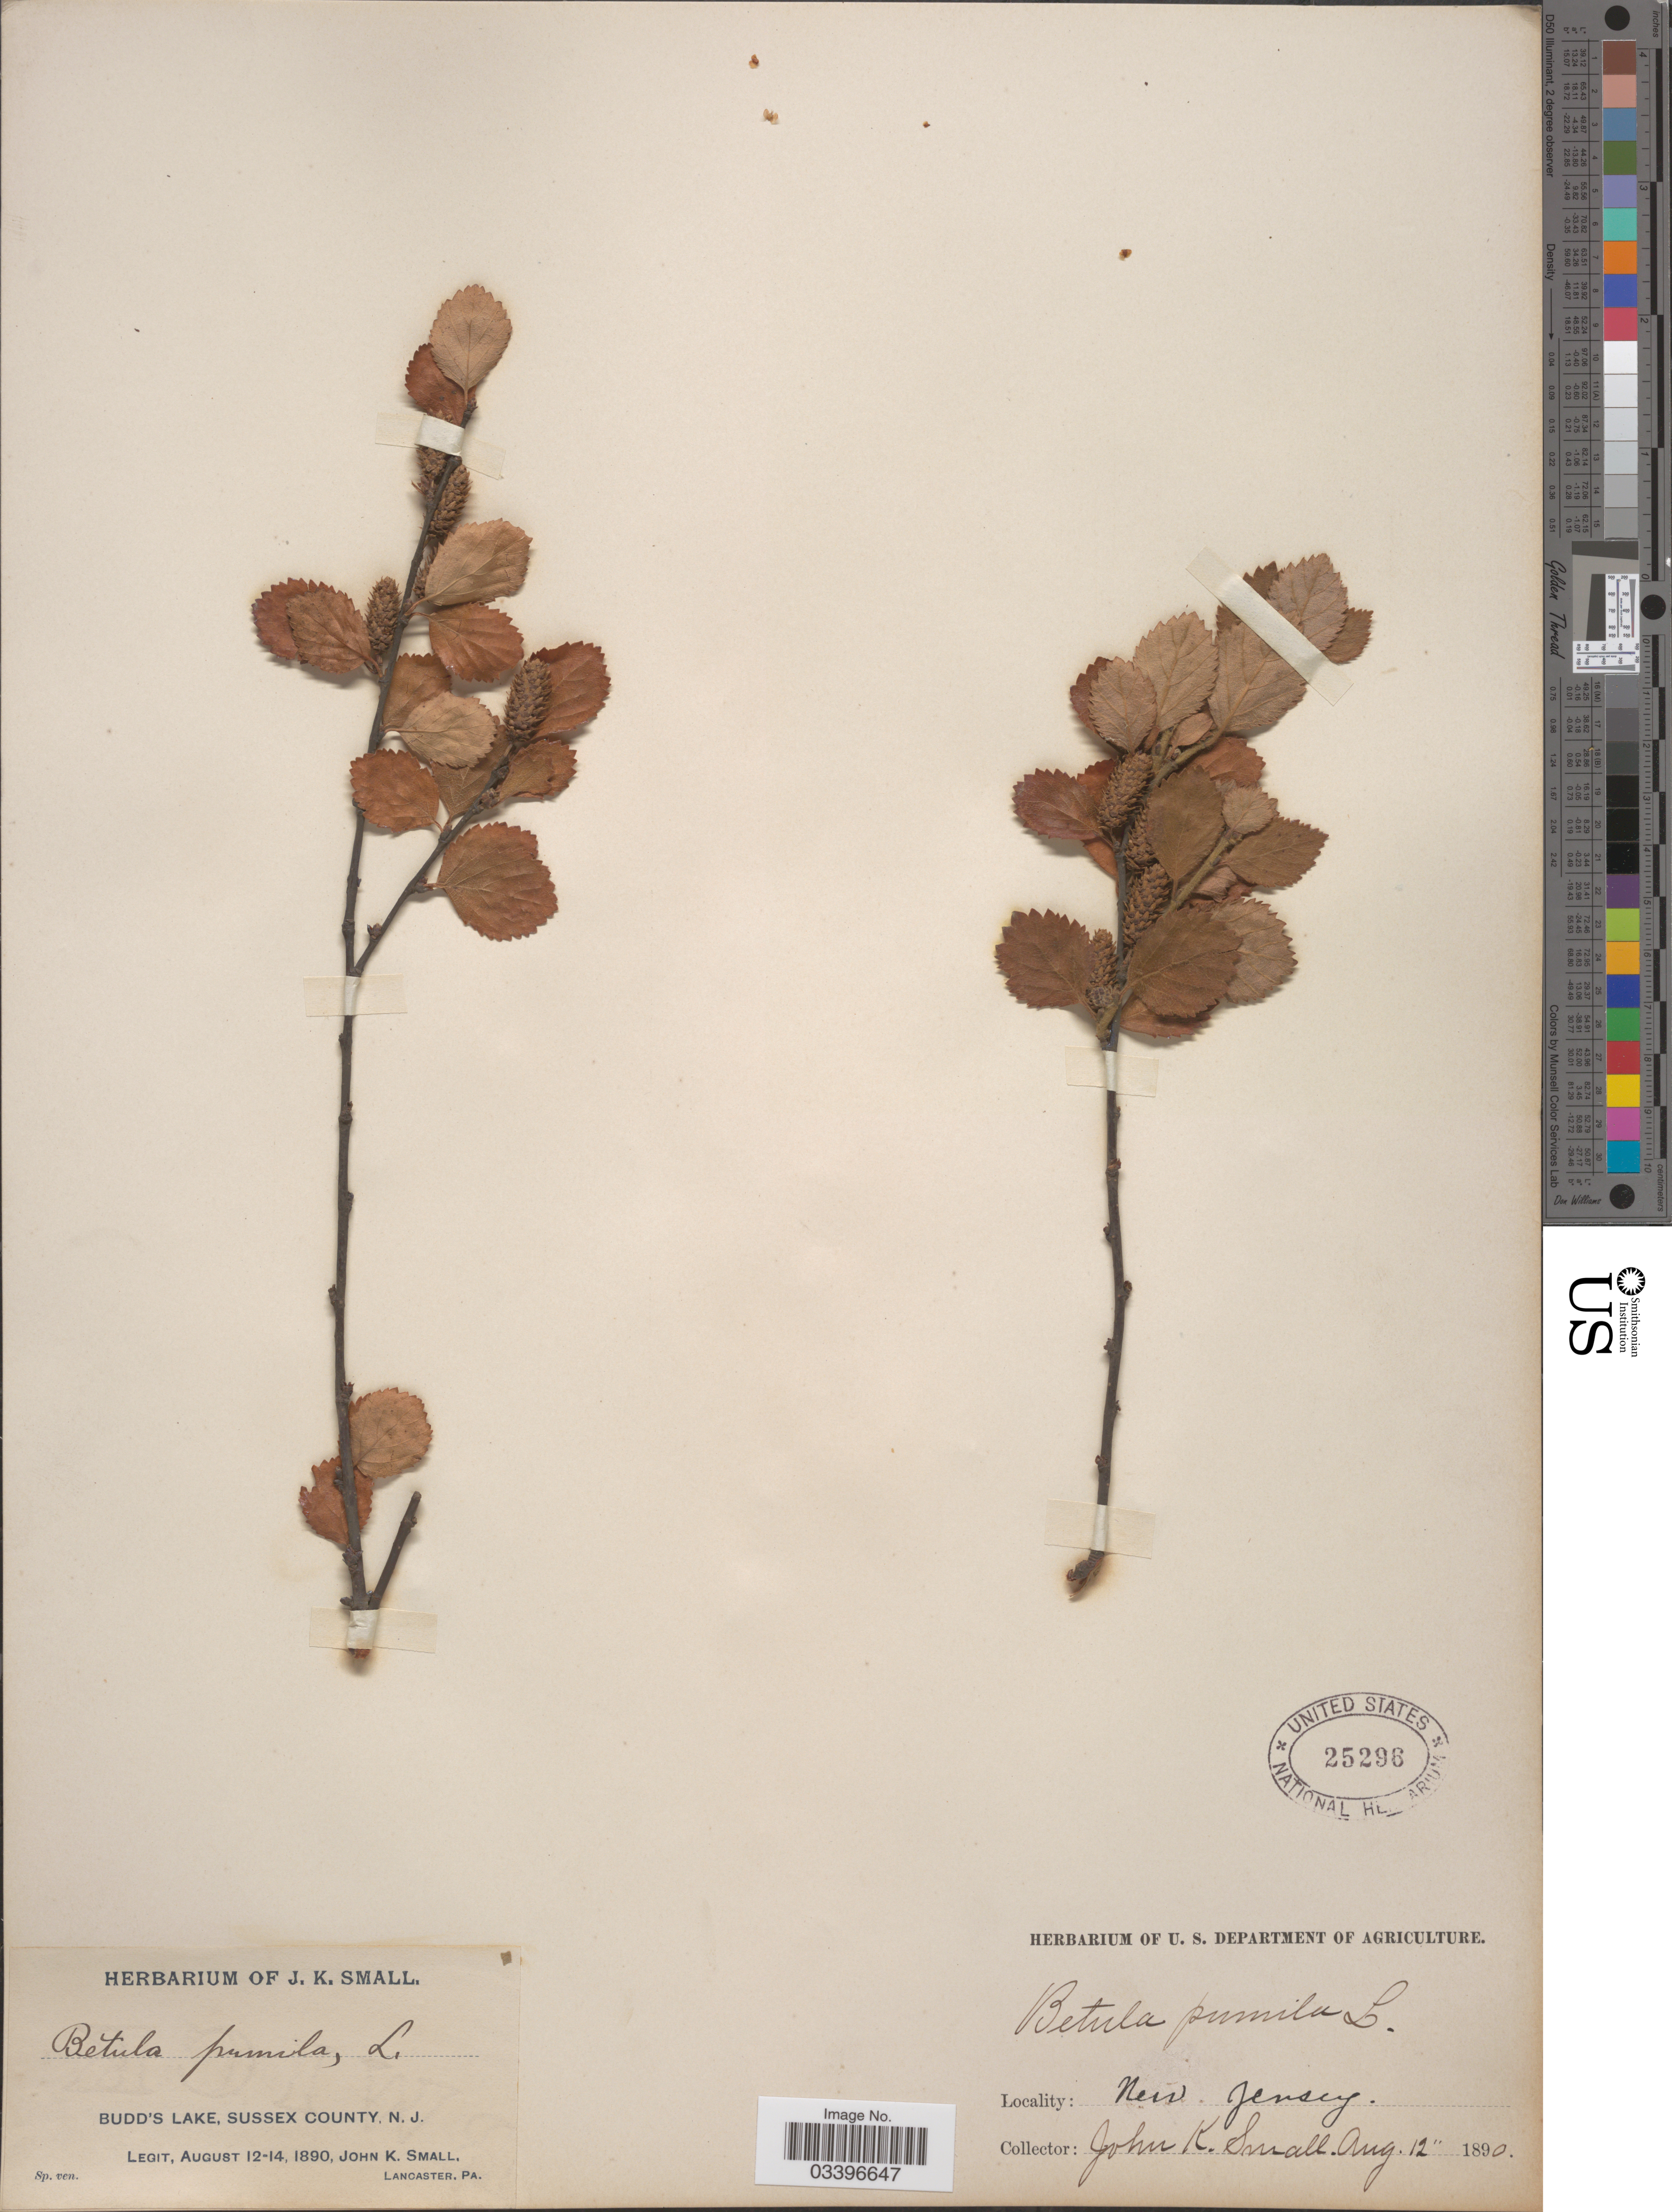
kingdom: Plantae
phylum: Tracheophyta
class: Magnoliopsida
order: Fagales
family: Betulaceae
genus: Betula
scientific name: Betula pumila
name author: L.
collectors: J. K. Small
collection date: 1890-08-12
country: United States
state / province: New Jersey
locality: Budd's Lake, Sussex County.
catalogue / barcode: US 25296